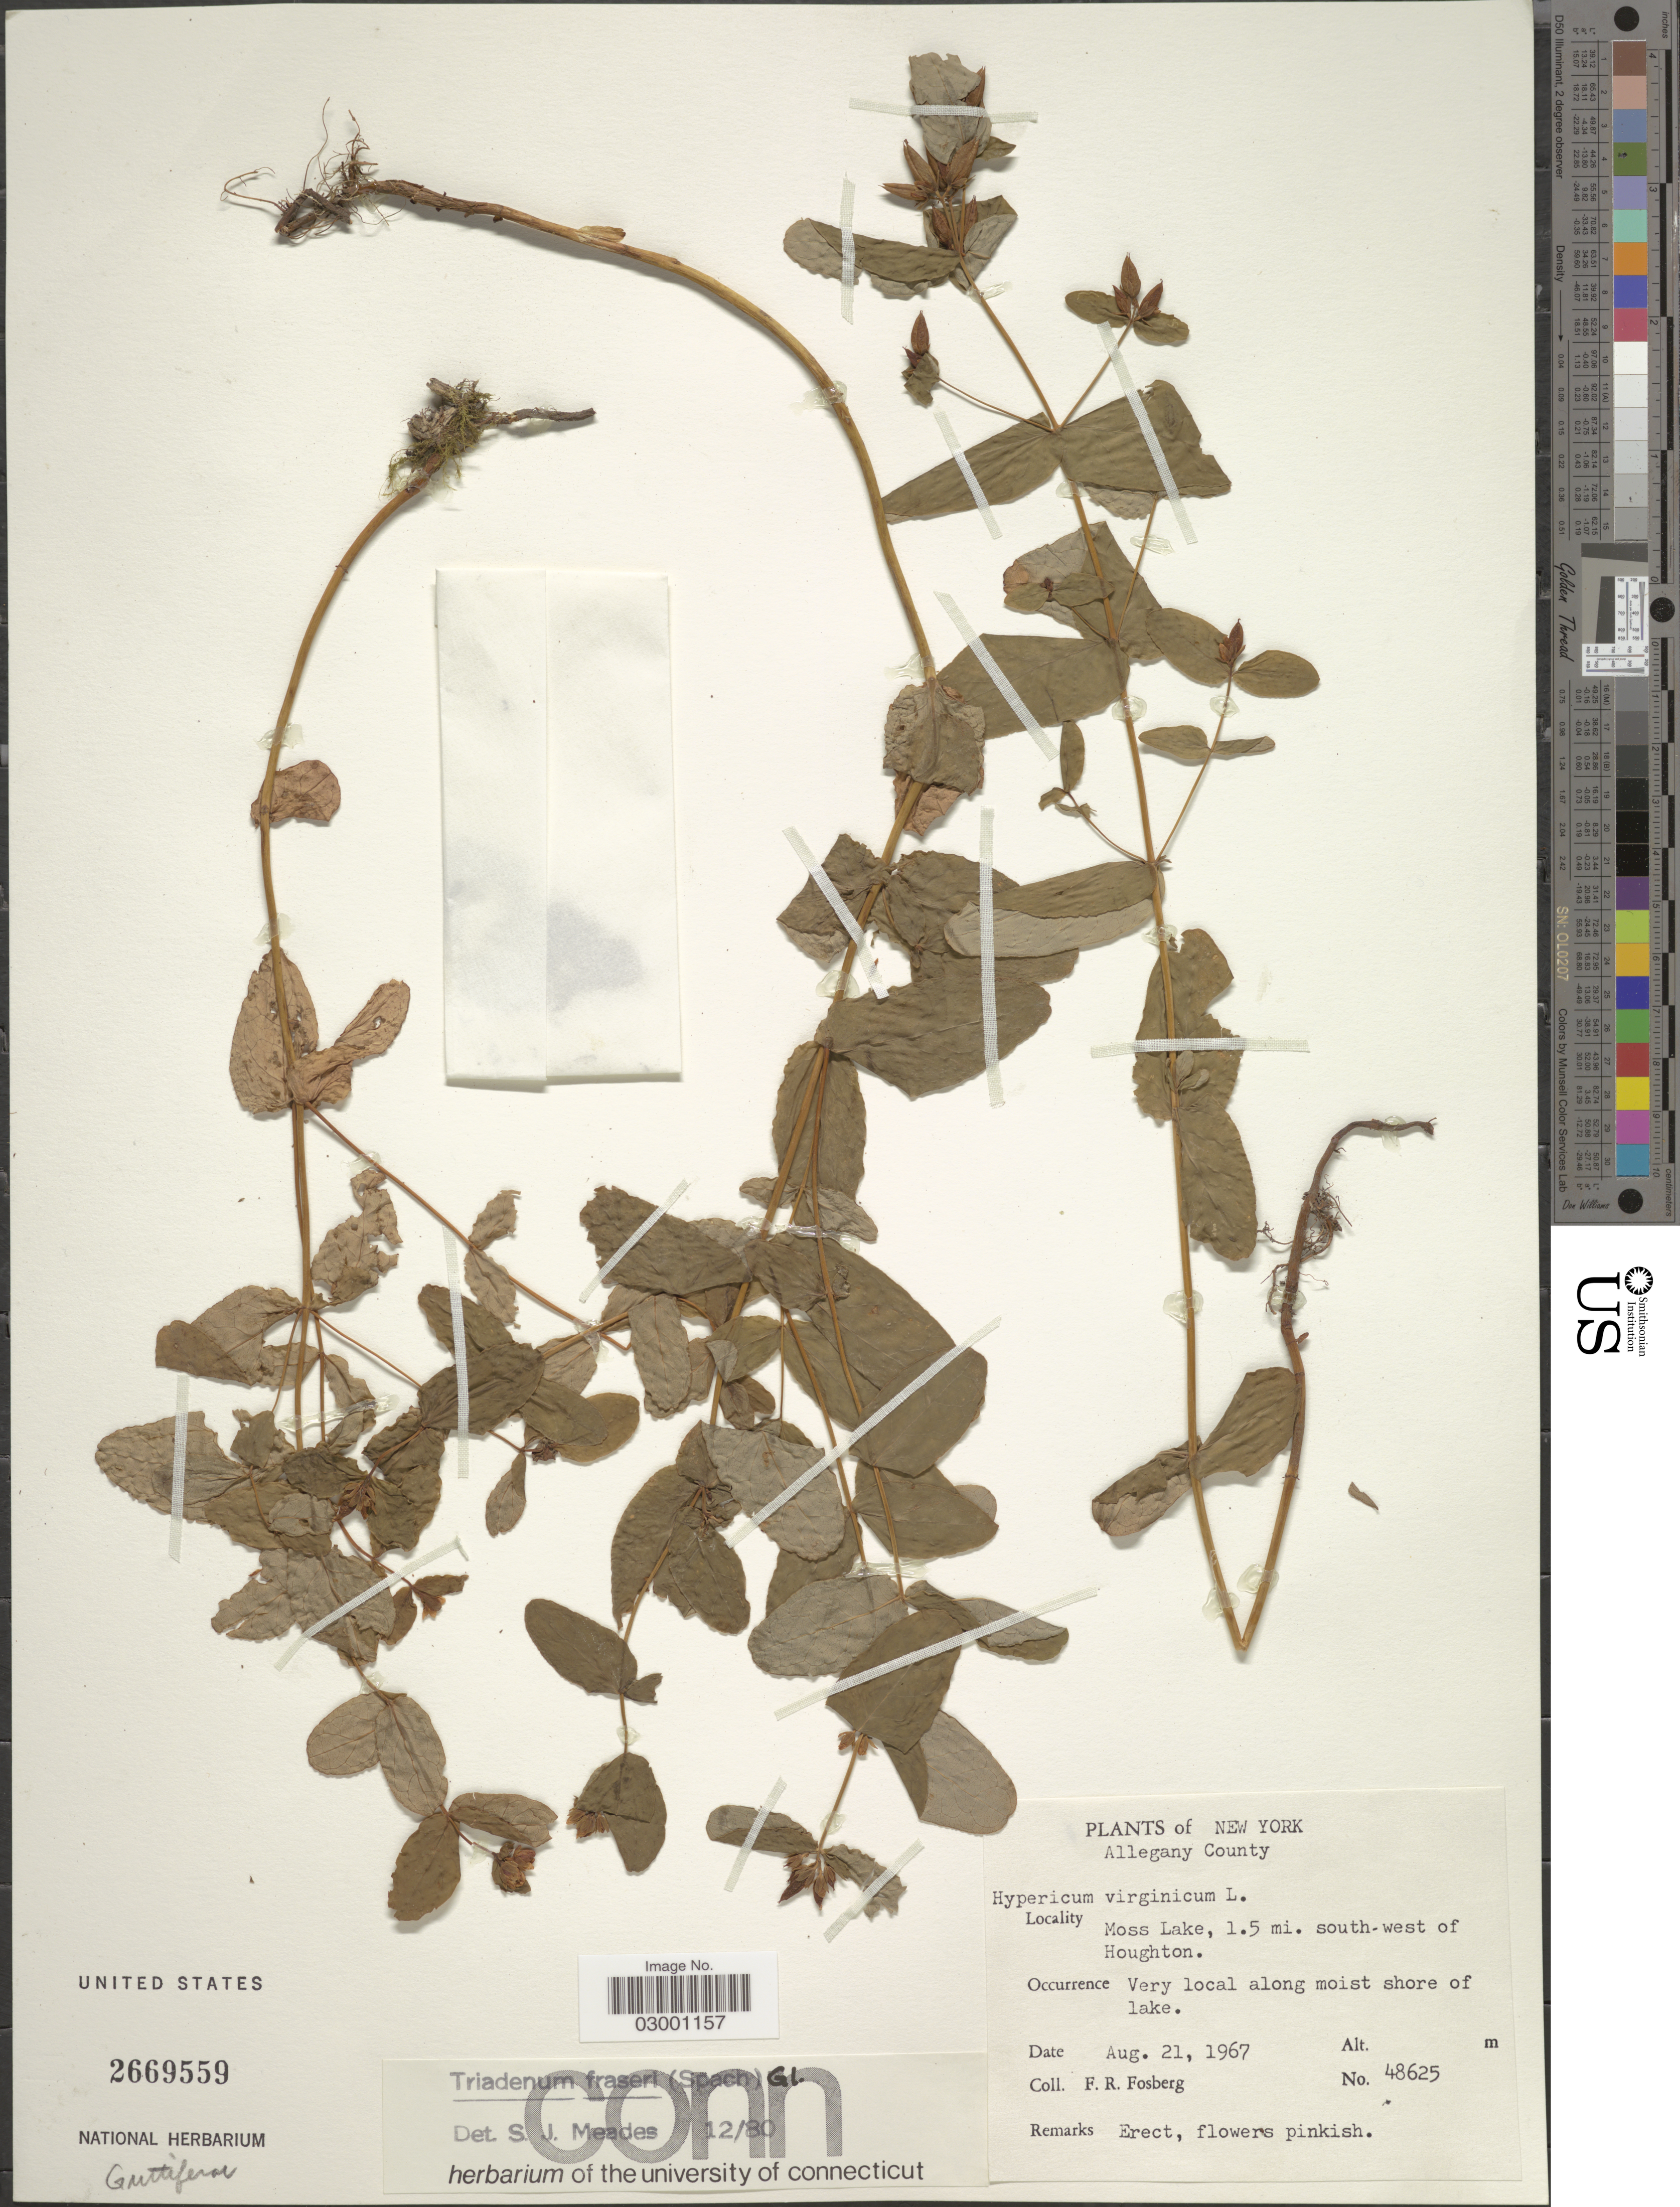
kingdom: Plantae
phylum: Tracheophyta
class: Magnoliopsida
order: Malpighiales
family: Hypericaceae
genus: Hypericum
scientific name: Hypericum fraseri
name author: Steud.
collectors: F. R. Fosberg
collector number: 48625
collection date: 1967-08-21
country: United States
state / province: New York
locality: Allegany County, Moss Lake, 1.5 mi. south-west of Houghton.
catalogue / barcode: US 2669559